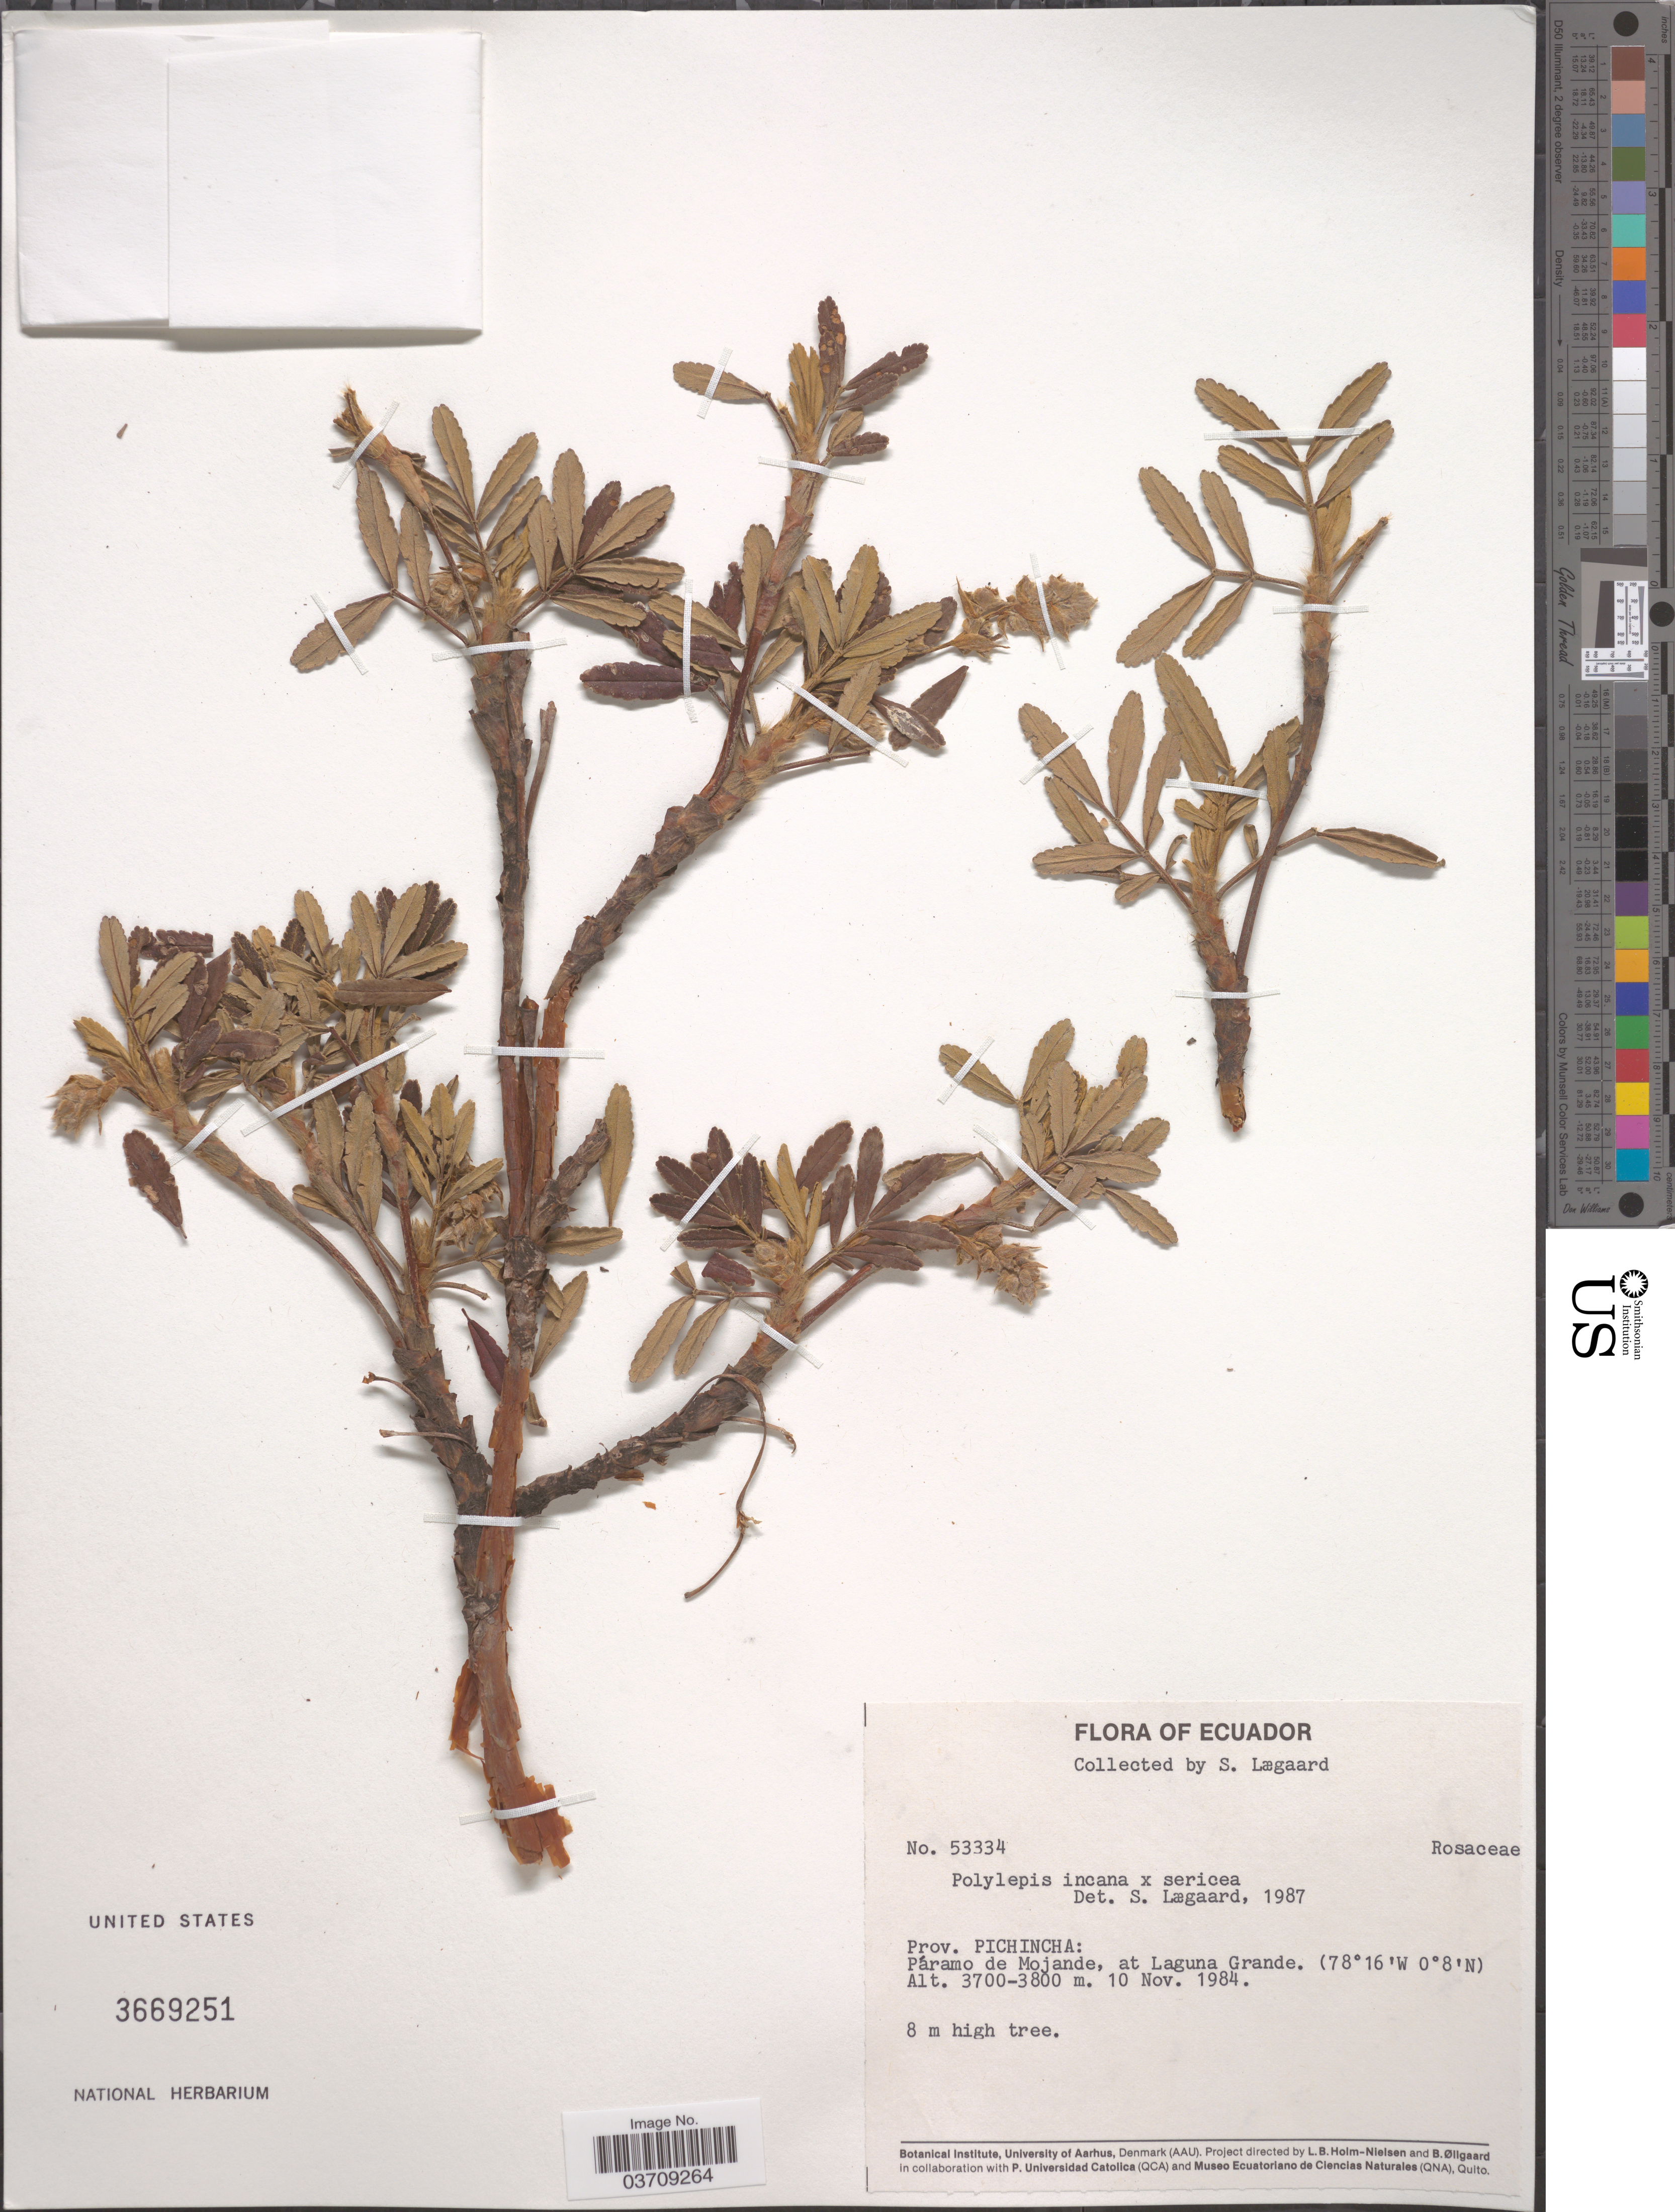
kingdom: Plantae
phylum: Tracheophyta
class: Magnoliopsida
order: Rosales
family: Rosaceae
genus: Polylepis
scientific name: Polylepis incana x P. sericea Wedd.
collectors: S. Lægaard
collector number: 53334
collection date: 1984-11-10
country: Ecuador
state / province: Pichincha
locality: Páramo de Mojande, at Laguna Grande.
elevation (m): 3700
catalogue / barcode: US 3669251